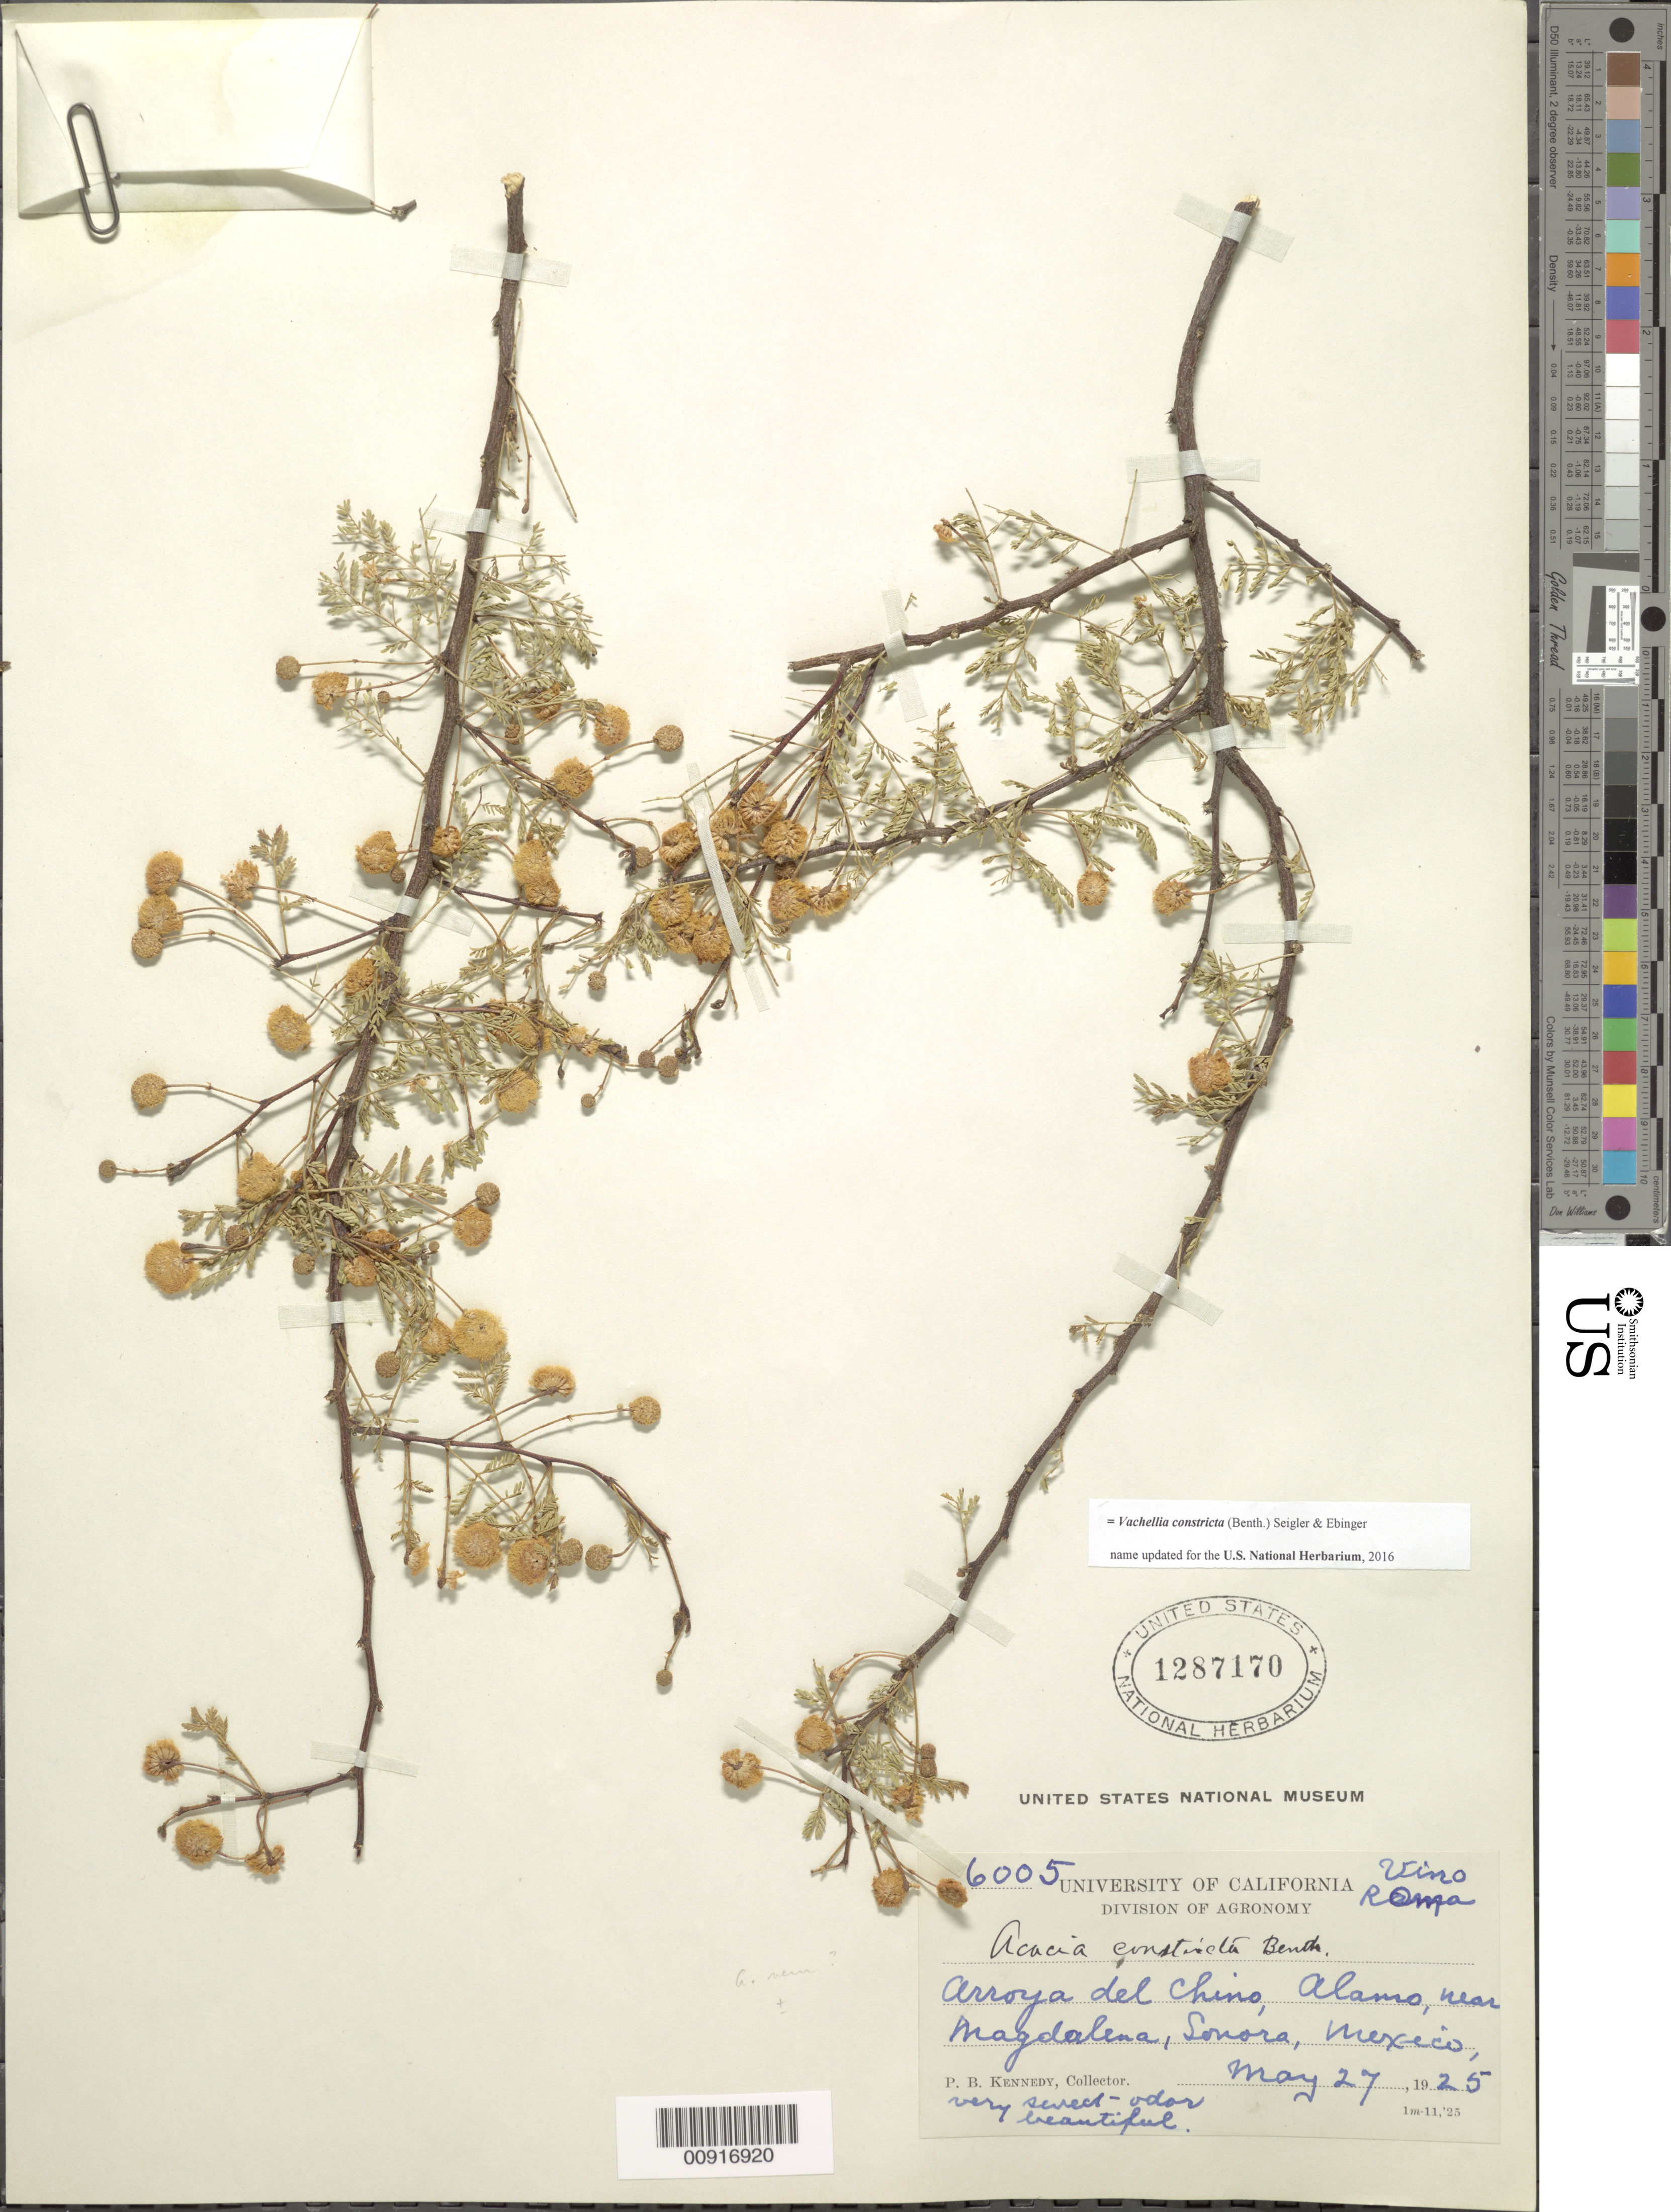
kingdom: Plantae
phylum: Tracheophyta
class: Magnoliopsida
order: Fabales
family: Fabaceae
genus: Vachellia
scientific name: Vachellia constricta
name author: (Benth.) Seigler & Ebinger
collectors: P. B. Kennedy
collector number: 6005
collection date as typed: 27 May 1925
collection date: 1925-05-27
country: Mexico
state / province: Sonora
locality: Arroyo del Chino, Alamo, near Magdalena, Sonora.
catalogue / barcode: US 1287170